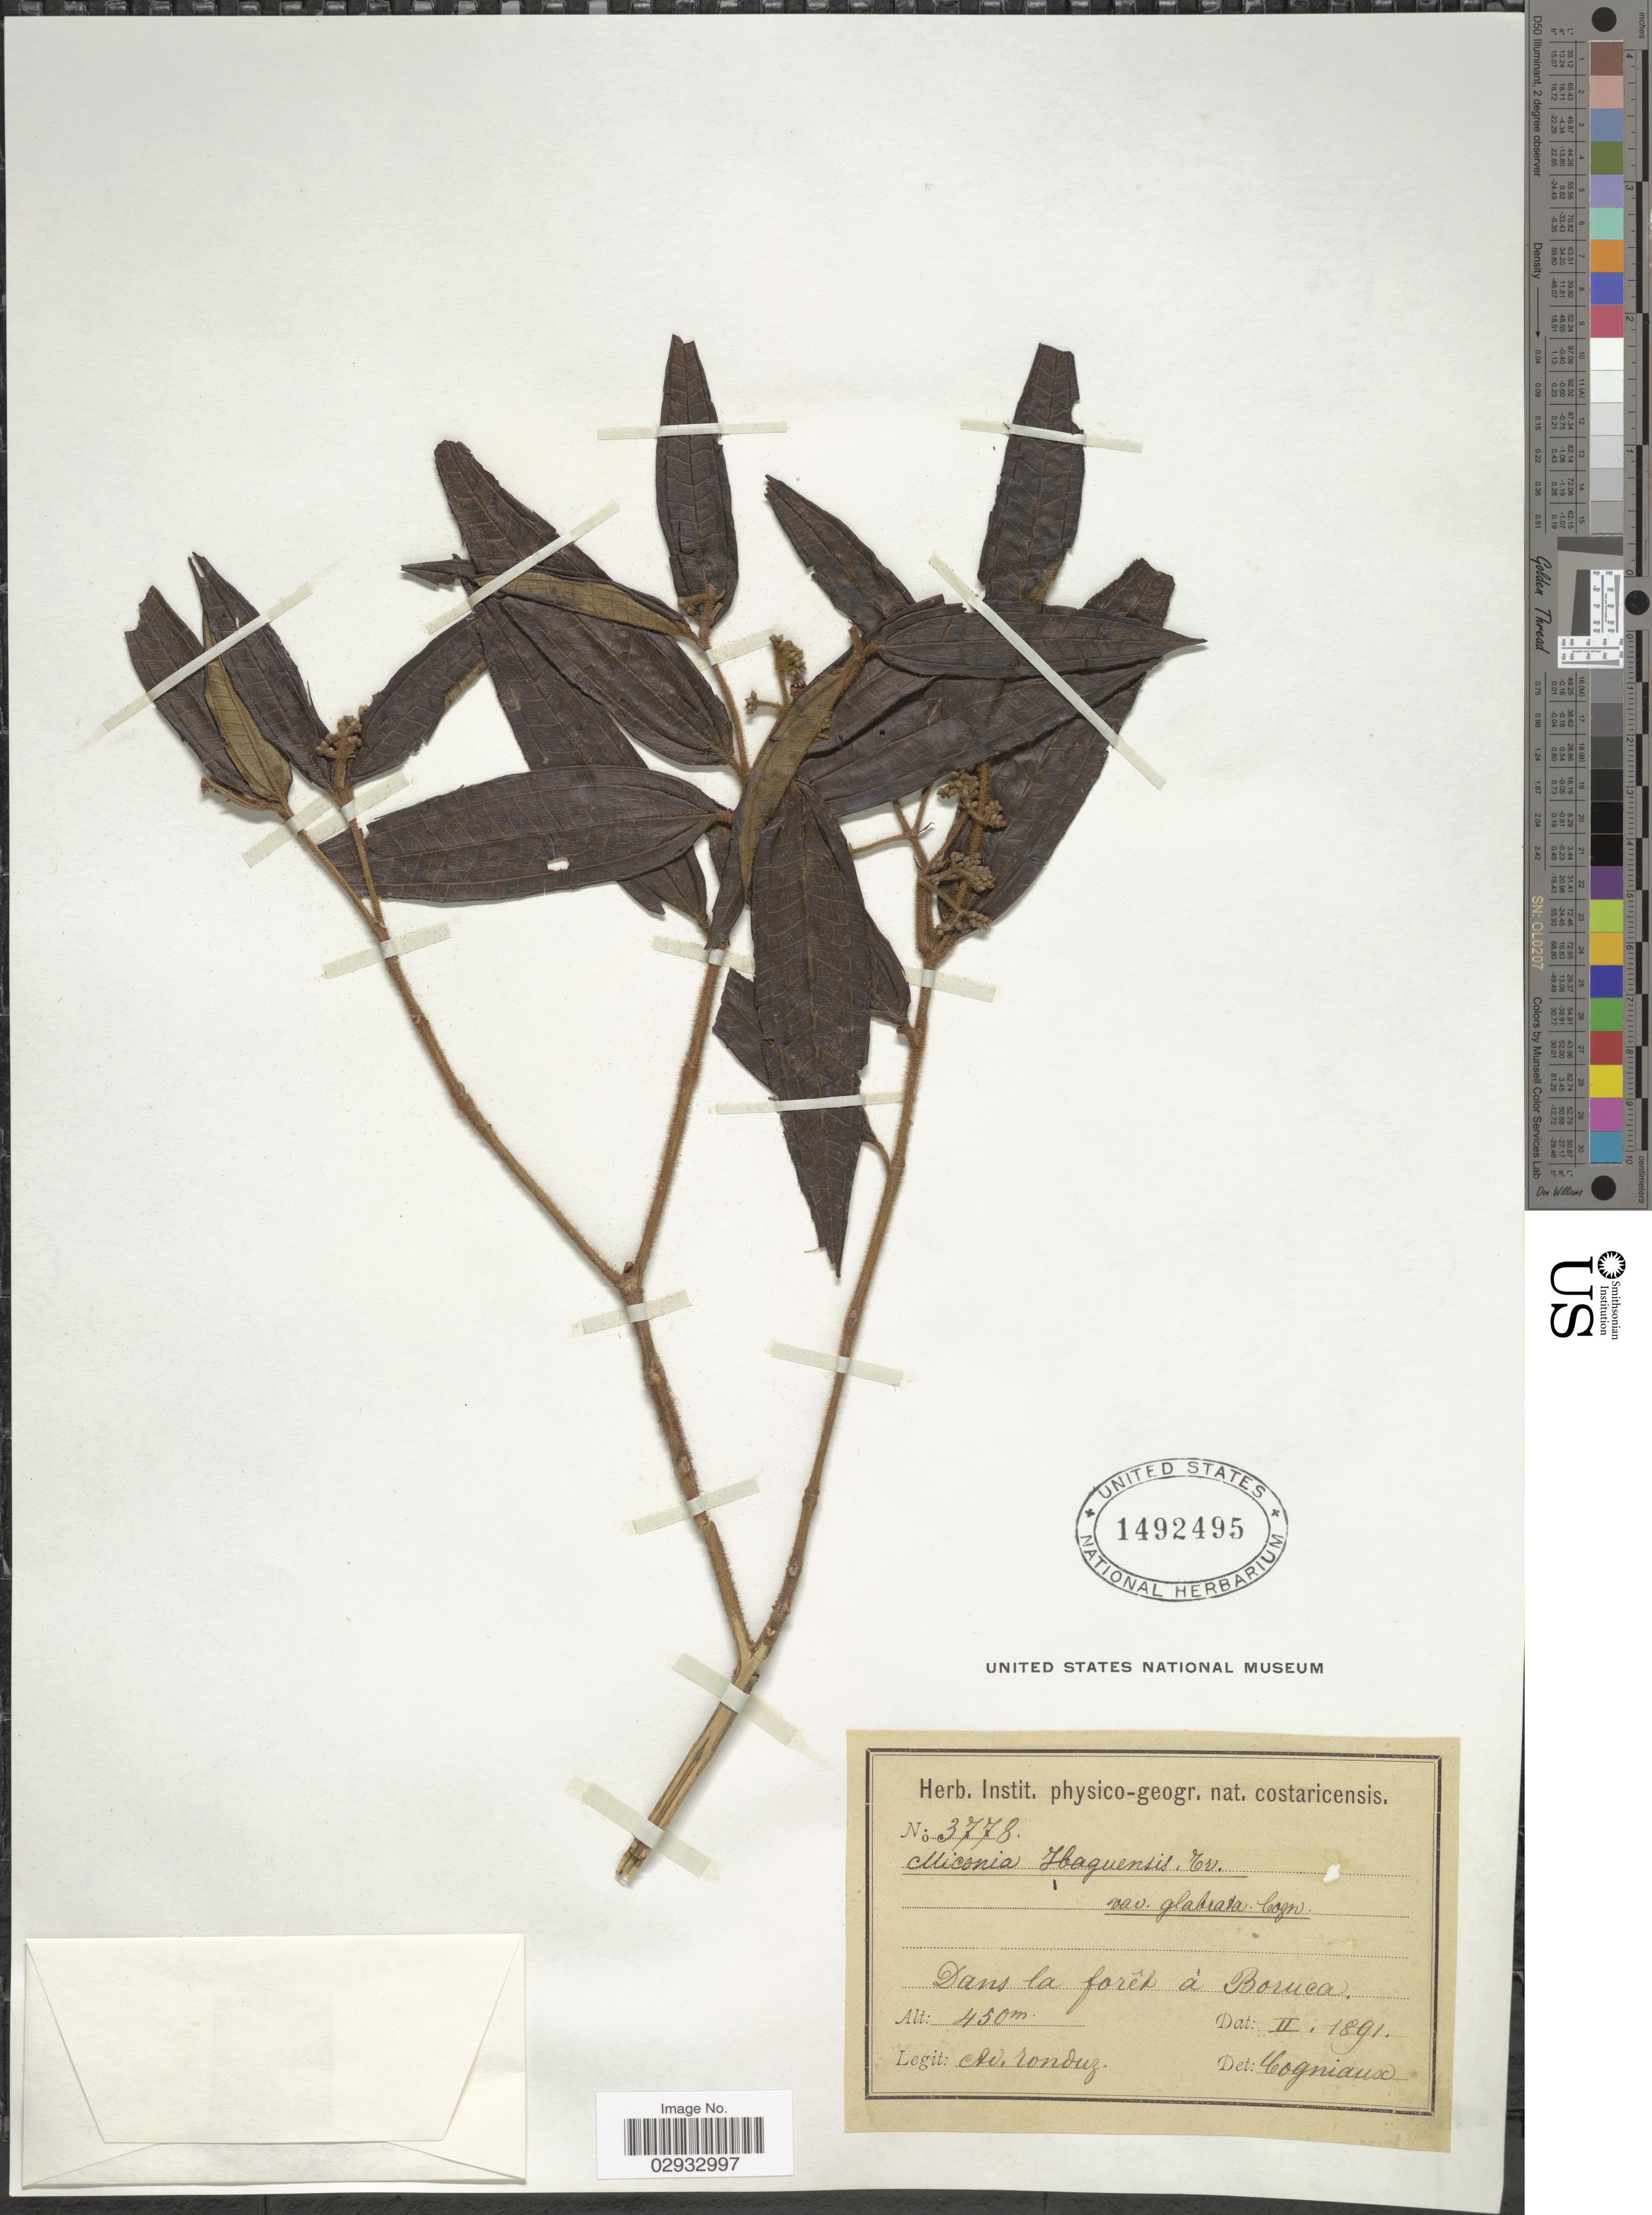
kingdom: Plantae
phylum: Tracheophyta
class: Magnoliopsida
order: Myrtales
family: Melastomataceae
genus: Miconia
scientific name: Miconia ibaguensis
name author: (Bonpl.) Triana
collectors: A. Tonduz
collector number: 3778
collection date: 1891-02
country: Costa Rica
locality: Dans la forêt à Boruca.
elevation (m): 450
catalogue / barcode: US 1492495